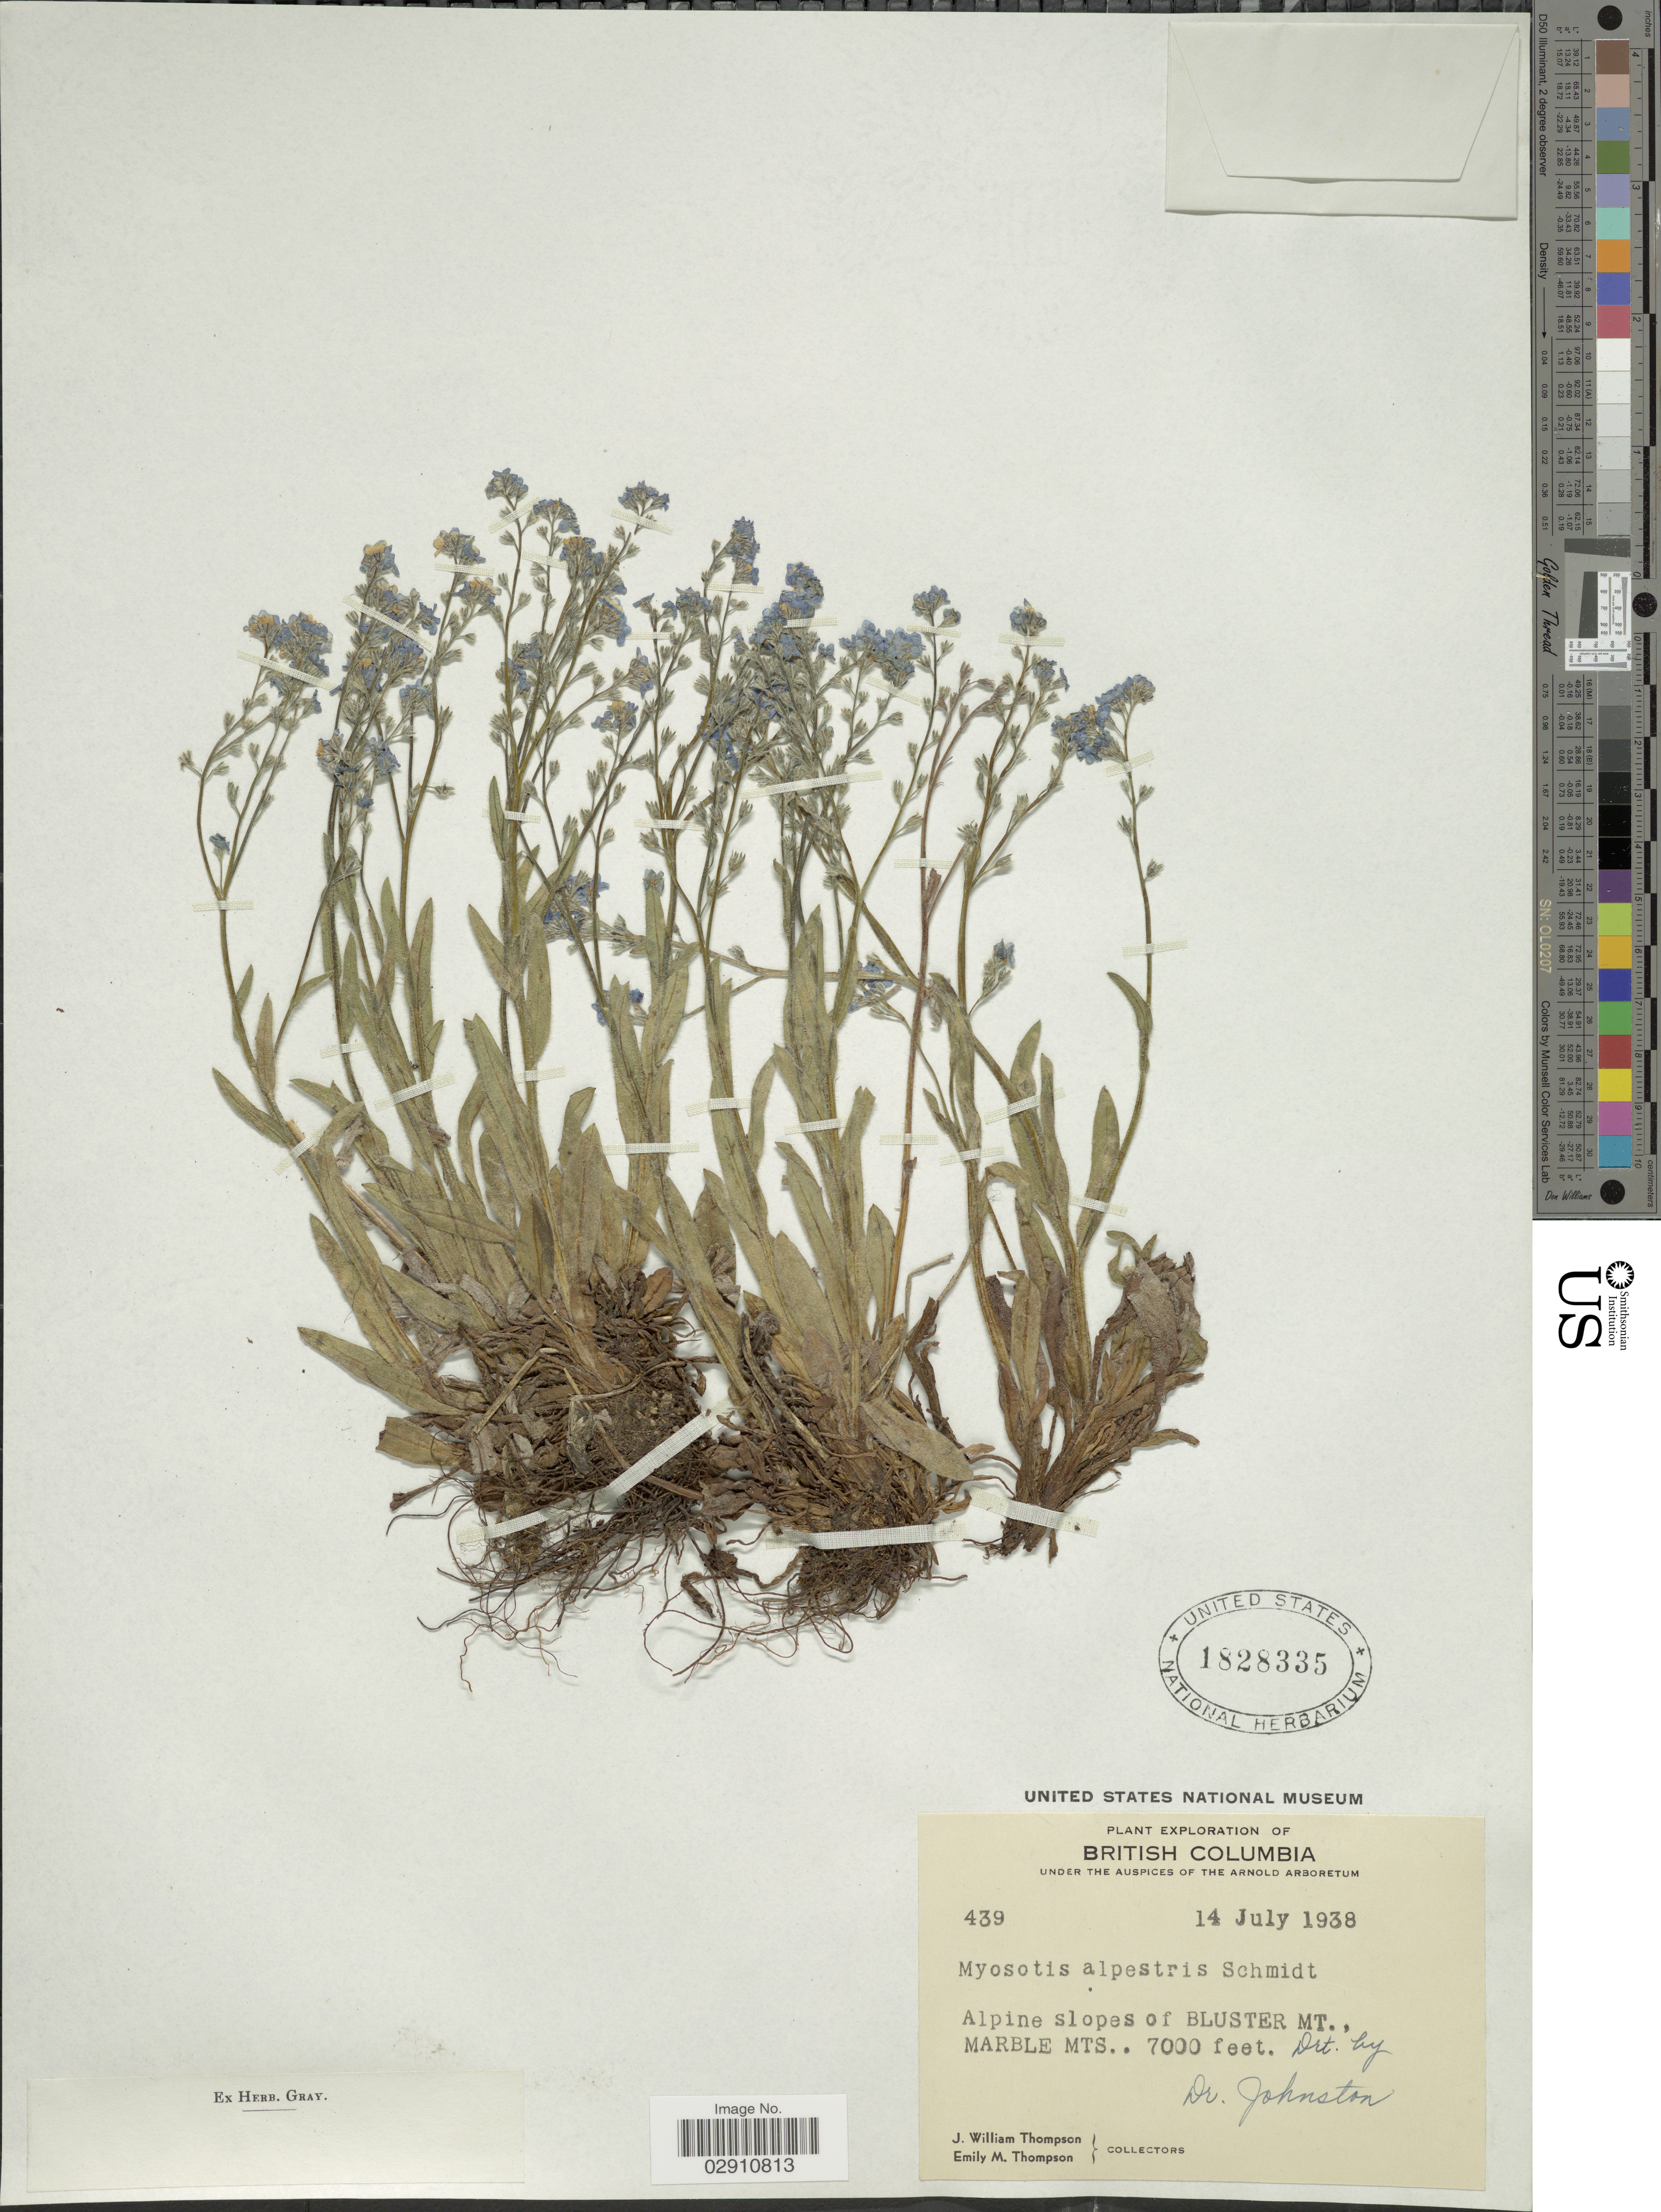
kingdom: Plantae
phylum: Tracheophyta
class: Magnoliopsida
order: Boraginales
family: Boraginaceae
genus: Myosotis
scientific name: Myosotis alpestris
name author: F.W. Schmidt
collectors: J. W. Thompson & E. M. Thompson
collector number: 439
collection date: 1938-07-14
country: Canada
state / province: British Columbia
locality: Alpine slopes of Bluster Mt. Marble Mts.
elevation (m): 2134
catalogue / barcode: US 1828335